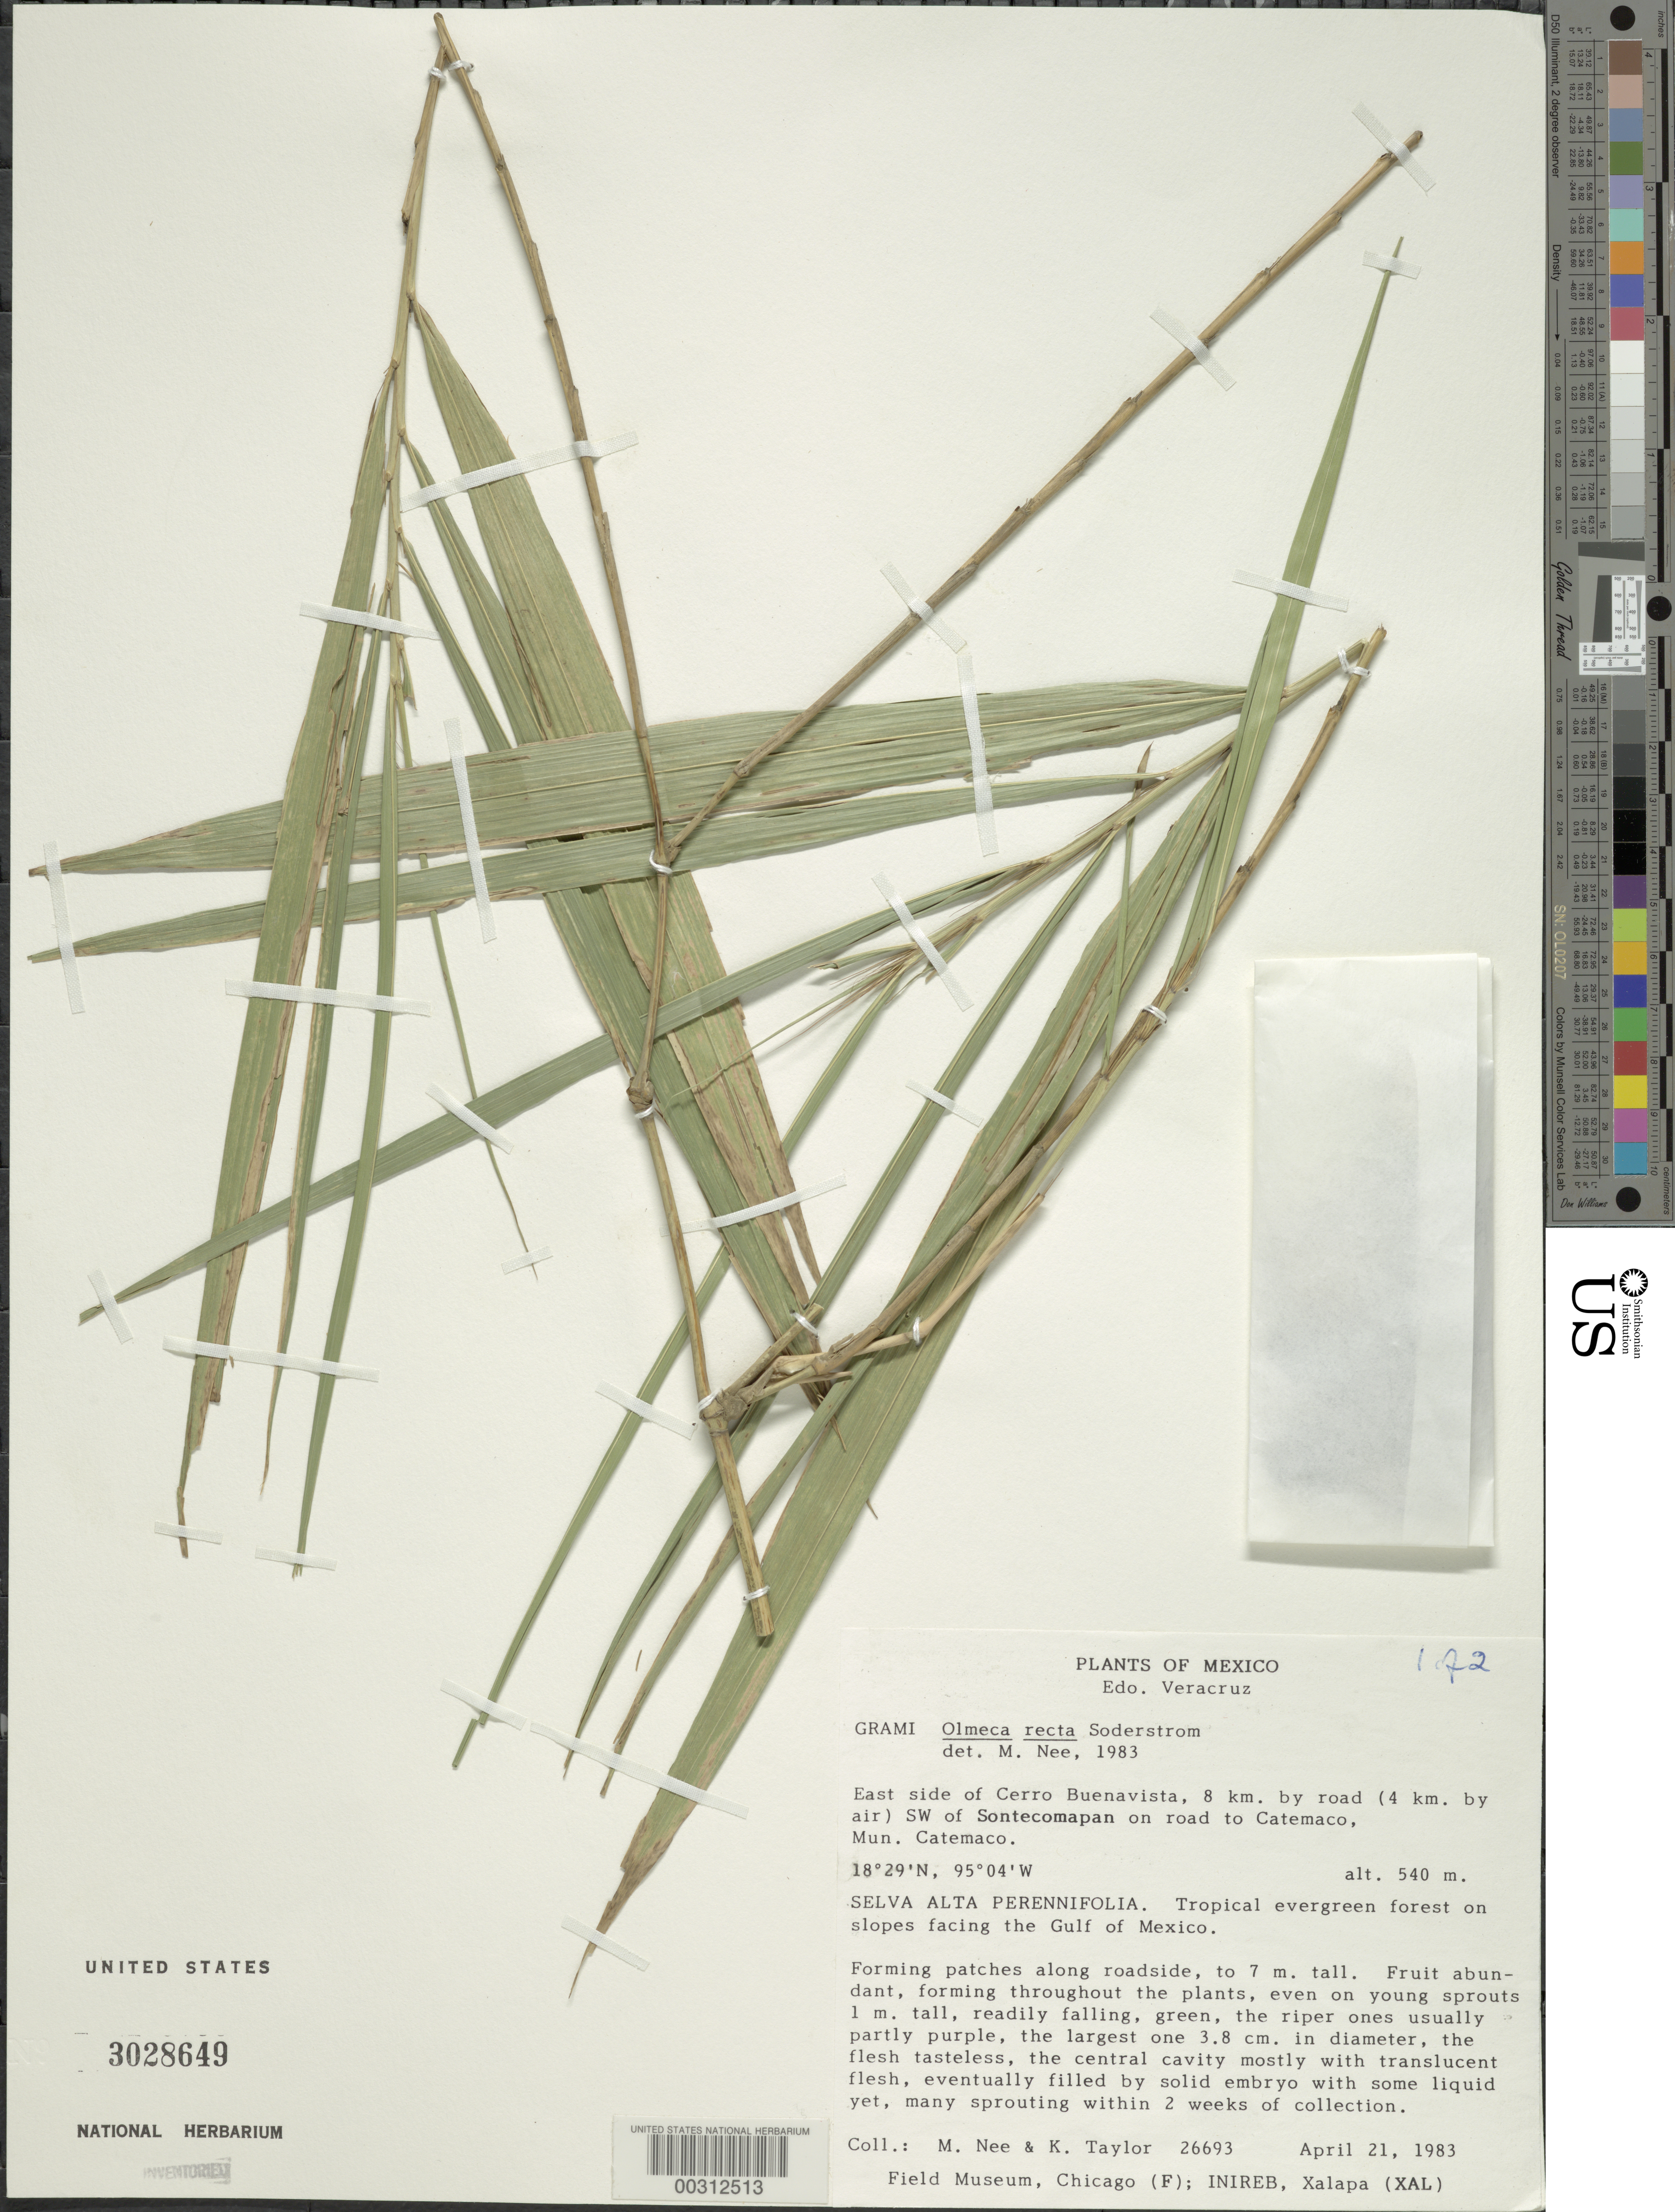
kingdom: Plantae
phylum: Tracheophyta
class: Liliopsida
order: Poales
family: Poaceae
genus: Olmeca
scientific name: Olmeca recta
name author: Soderstr.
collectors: M. Nee & K. Taylor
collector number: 26693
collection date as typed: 21 Apr 1983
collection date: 1983-04-21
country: Mexico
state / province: Veracruz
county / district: Catemaco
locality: Cerro buenavista lat 18 29'n: long 95 04'w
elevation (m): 540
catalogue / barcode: US 3028649